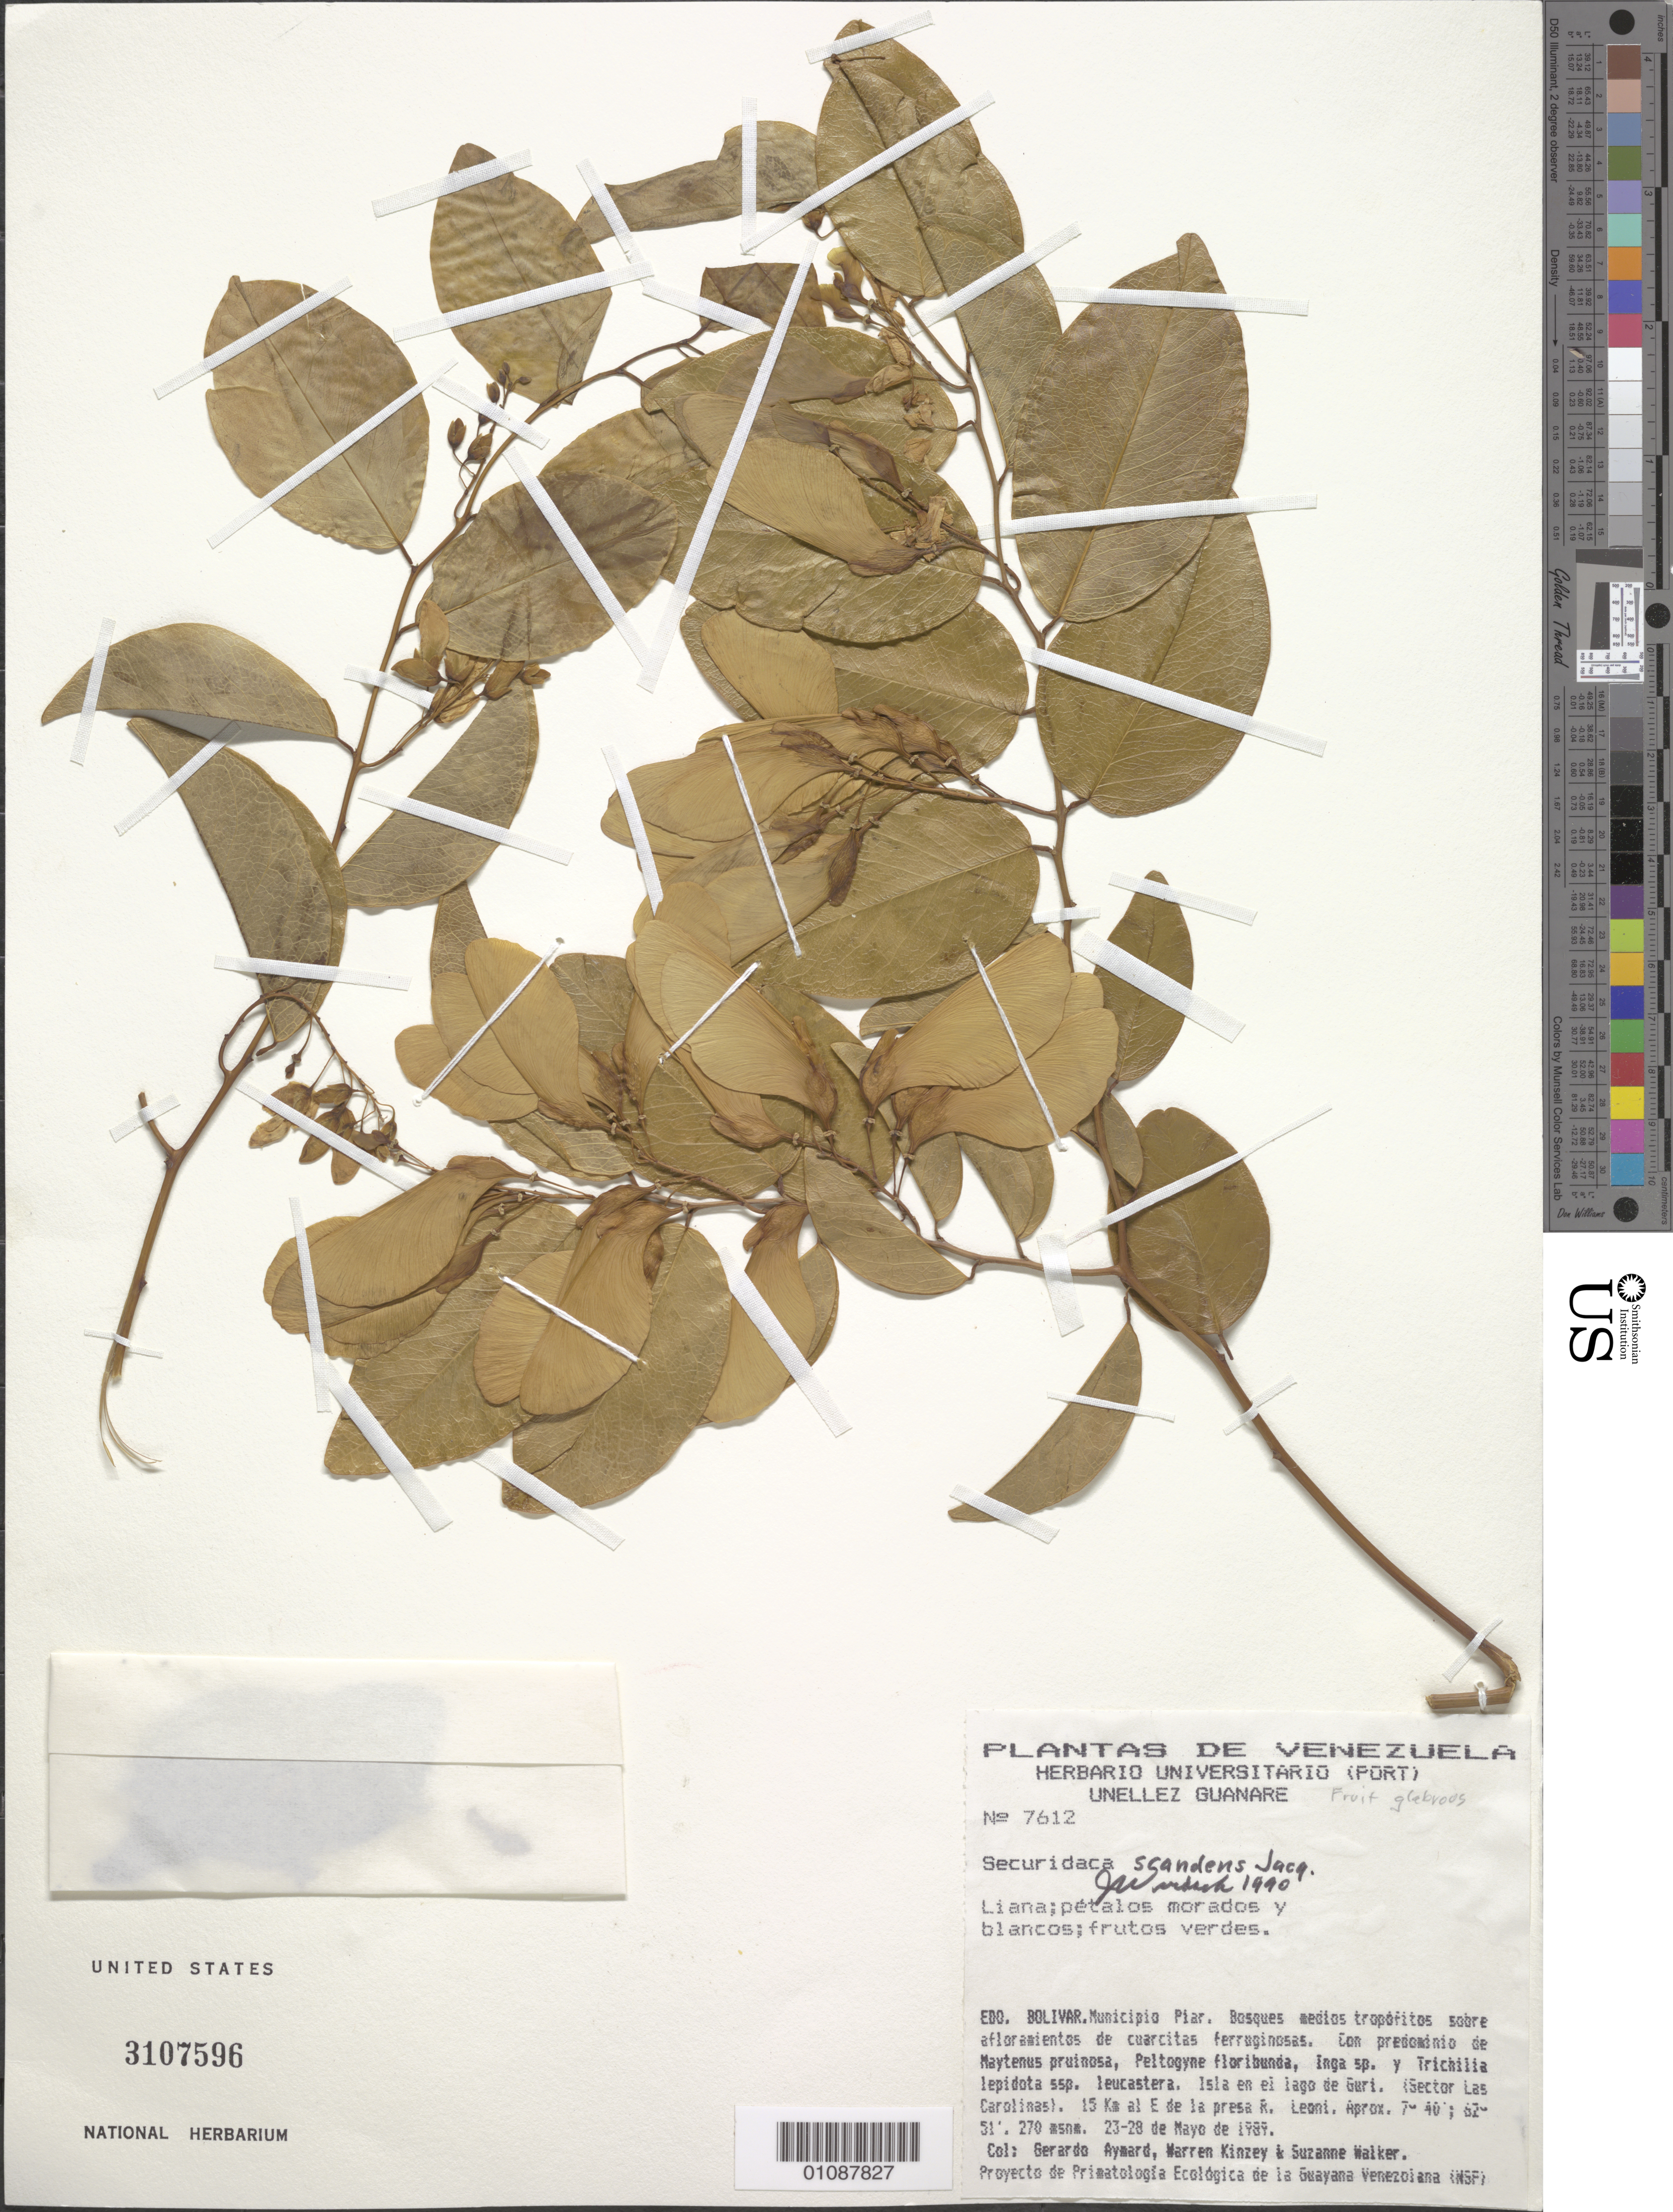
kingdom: Plantae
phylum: Tracheophyta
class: Magnoliopsida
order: Fabales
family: Polygalaceae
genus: Securidaca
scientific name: Securidaca scandens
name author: Jacq.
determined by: Wurdack, John J., (US), US (UNITED STATES)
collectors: G. A. Aymard, W. Kinzey & S. Walker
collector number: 7612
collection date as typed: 23-May-89 to 28-May-89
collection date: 1989-05-23/1989-05-28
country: Venezuela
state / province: Bolívar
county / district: Piar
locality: Isla Lago de Guri, 15 km E of Presa R. Leoni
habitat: Bosques medios troporitos sobre afloramientos de cuarcitas ferruginosas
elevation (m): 270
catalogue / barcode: US 3107596